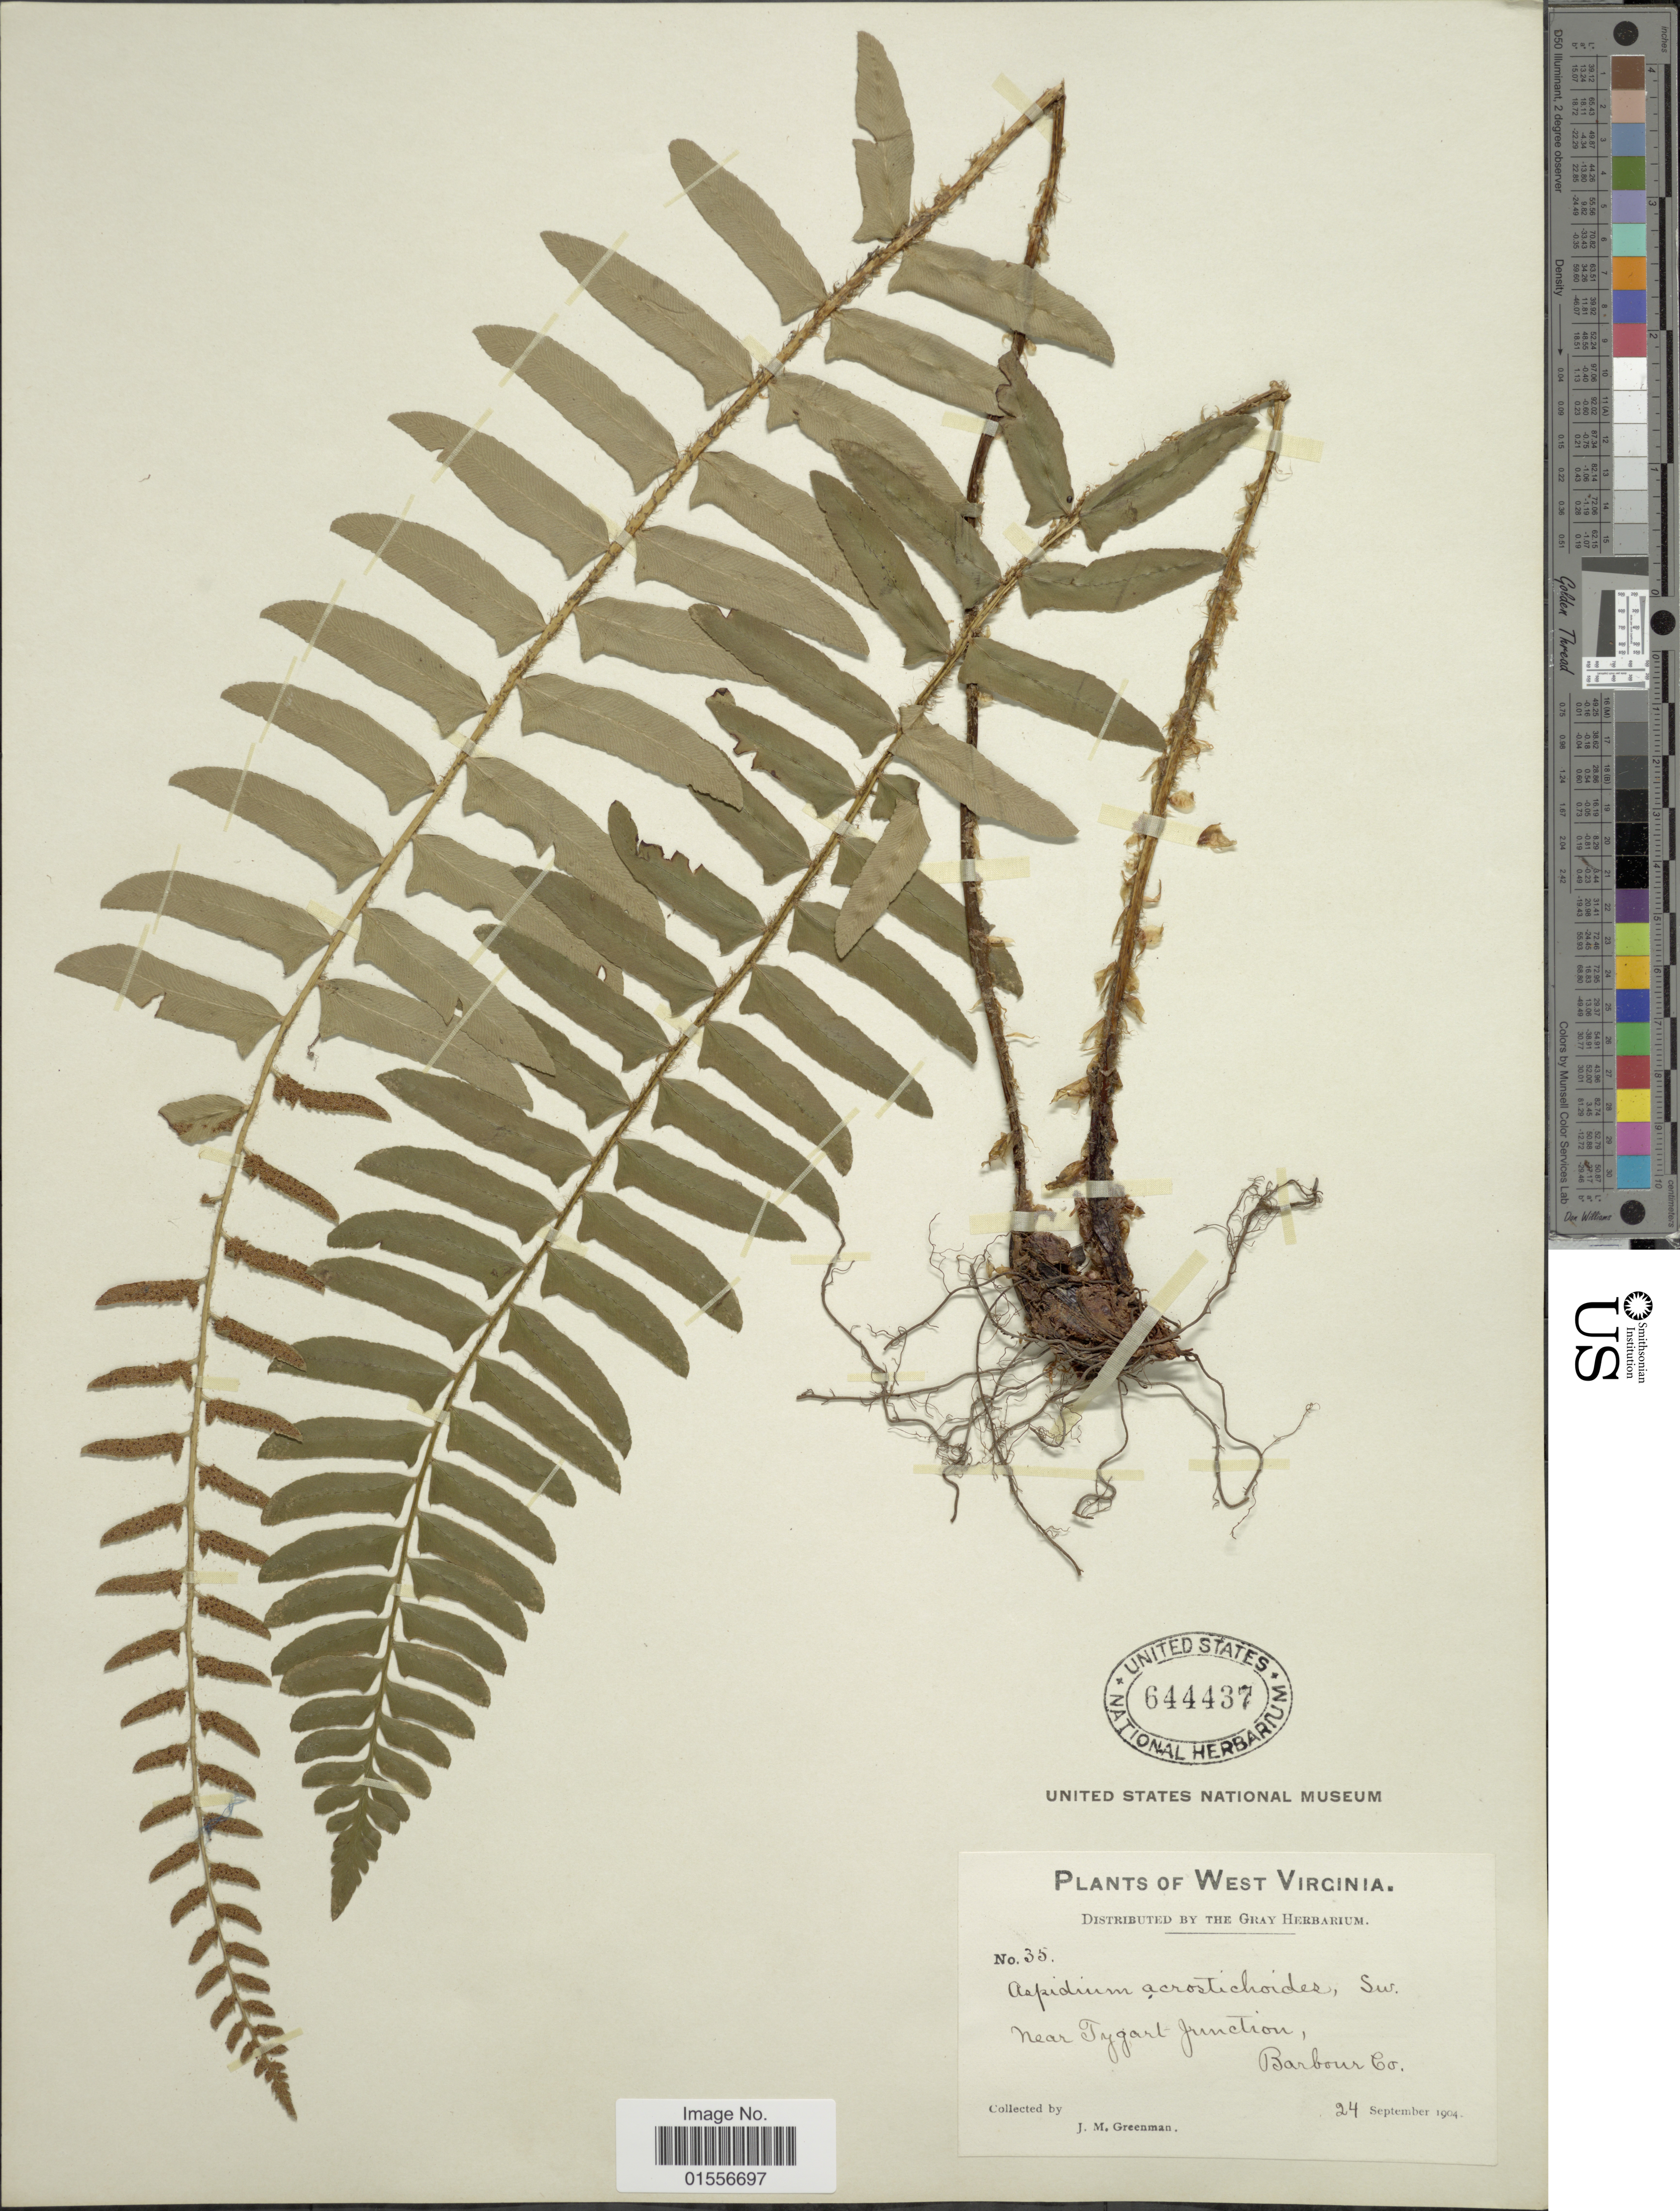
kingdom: Plantae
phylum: Tracheophyta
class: Polypodiopsida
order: Polypodiales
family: Dryopteridaceae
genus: Polystichum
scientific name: Polystichum acrostichoides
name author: (Michx.) Schott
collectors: J. M. Greenman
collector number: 35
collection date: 1904-09-24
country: United States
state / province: West Virginia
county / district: Barbour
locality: Near Tygart Junction, Barbour Co.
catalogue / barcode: US 644437